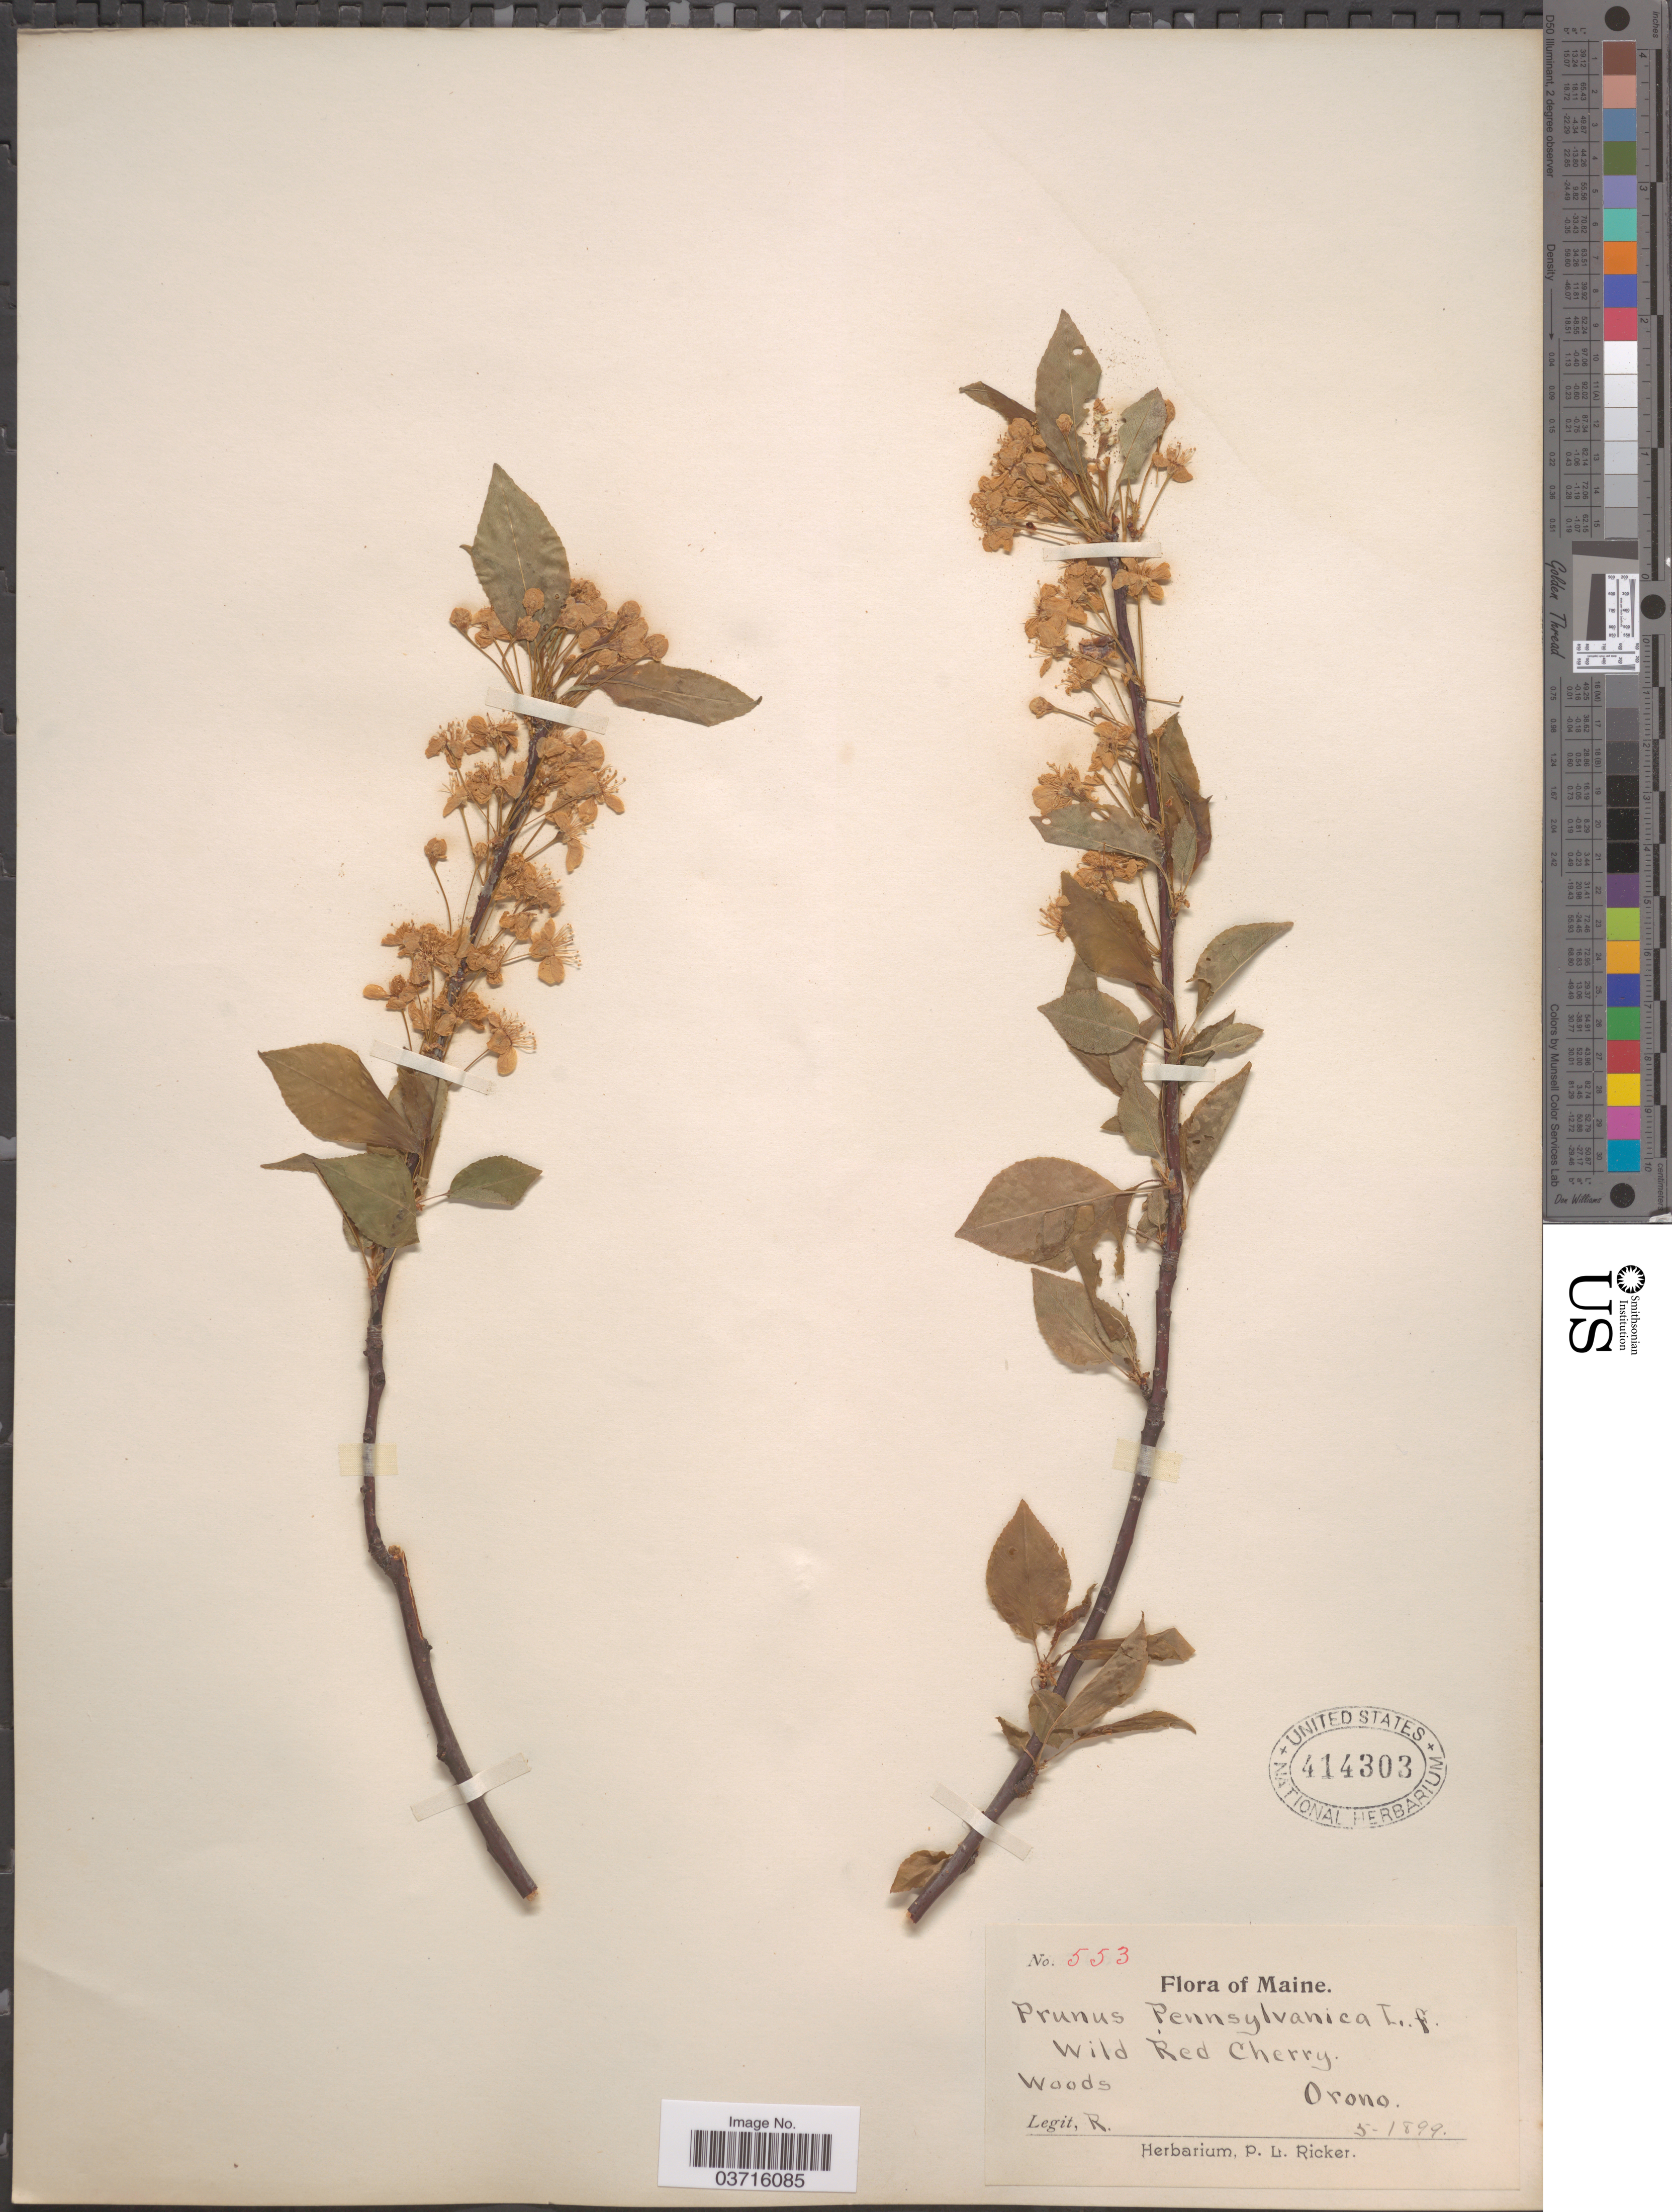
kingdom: Plantae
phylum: Tracheophyta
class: Magnoliopsida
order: Rosales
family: Rosaceae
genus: Prunus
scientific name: Prunus pensylvanica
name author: L. f.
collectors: P. Ricker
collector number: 553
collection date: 1899-05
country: United States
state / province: Maine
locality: Orono.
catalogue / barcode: US 414303